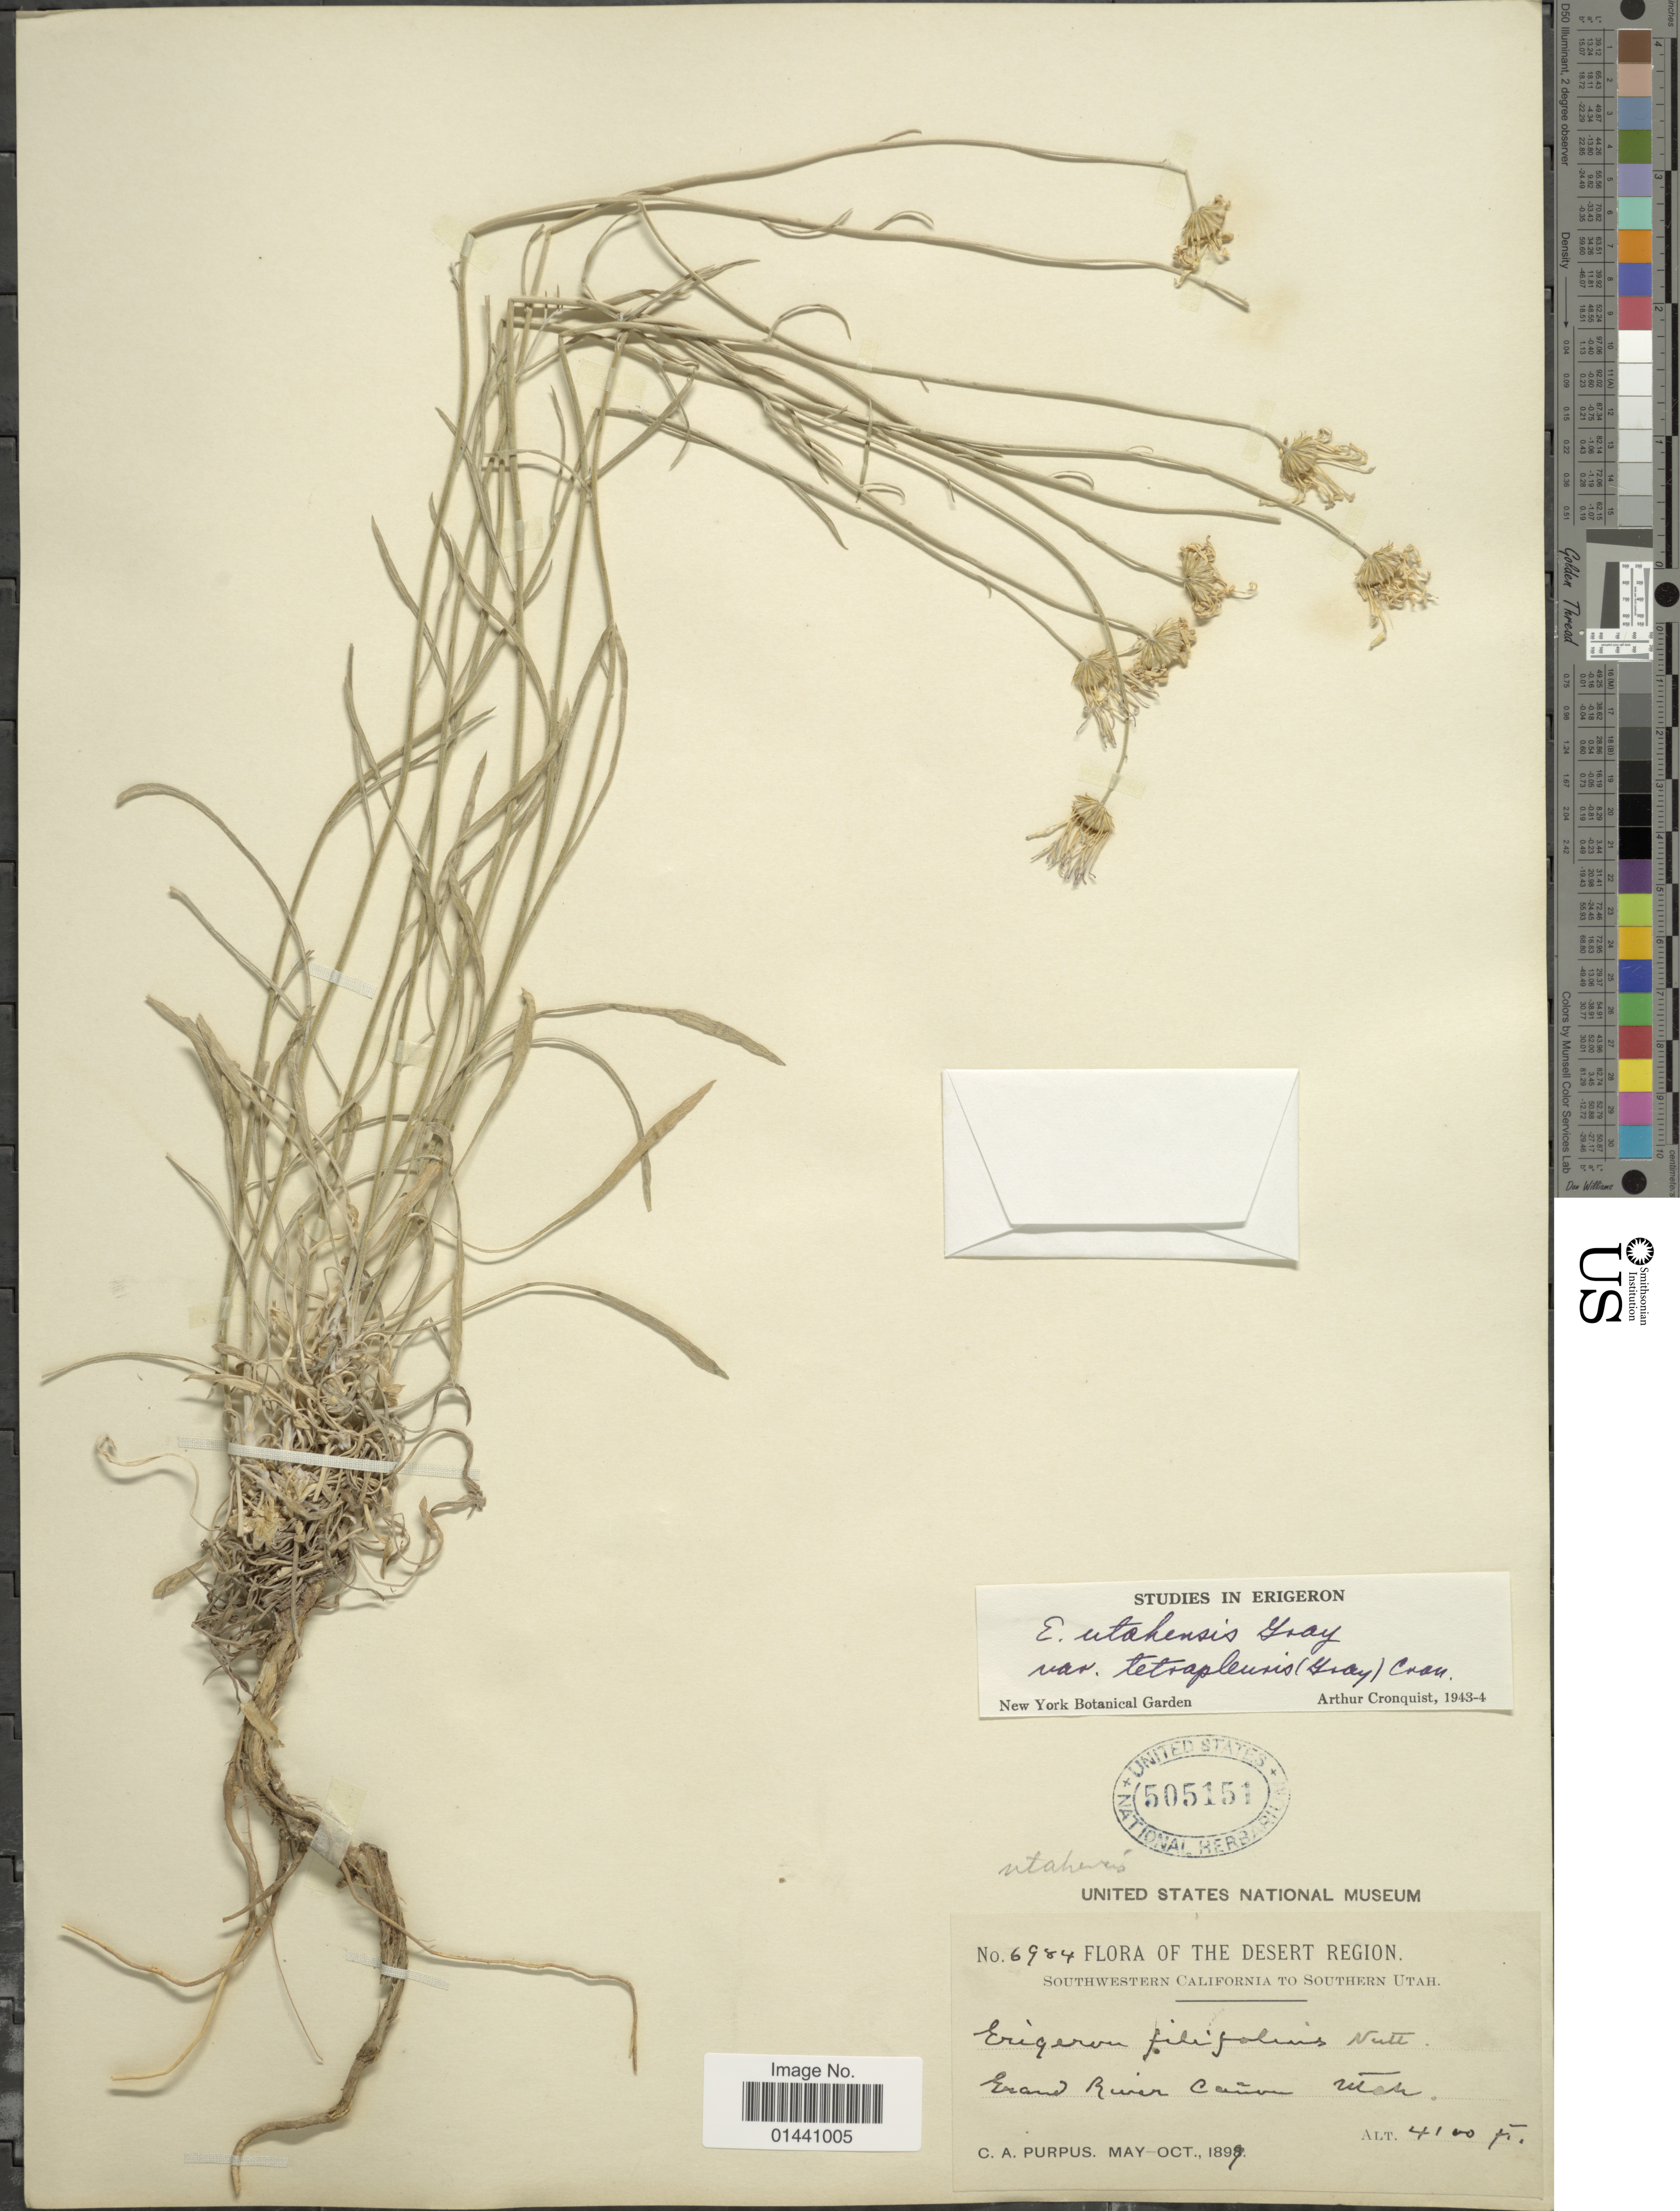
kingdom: Plantae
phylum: Tracheophyta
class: Magnoliopsida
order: Asterales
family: Asteraceae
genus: Erigeron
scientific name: Erigeron utahensis var. tetrapleuris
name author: (A. Gray) Cronq.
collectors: C. A. Purpus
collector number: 6984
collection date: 1897-05/1897-10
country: United States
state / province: Utah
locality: Desert Region, Grand River Cañon, Southern Utah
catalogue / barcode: US 505151